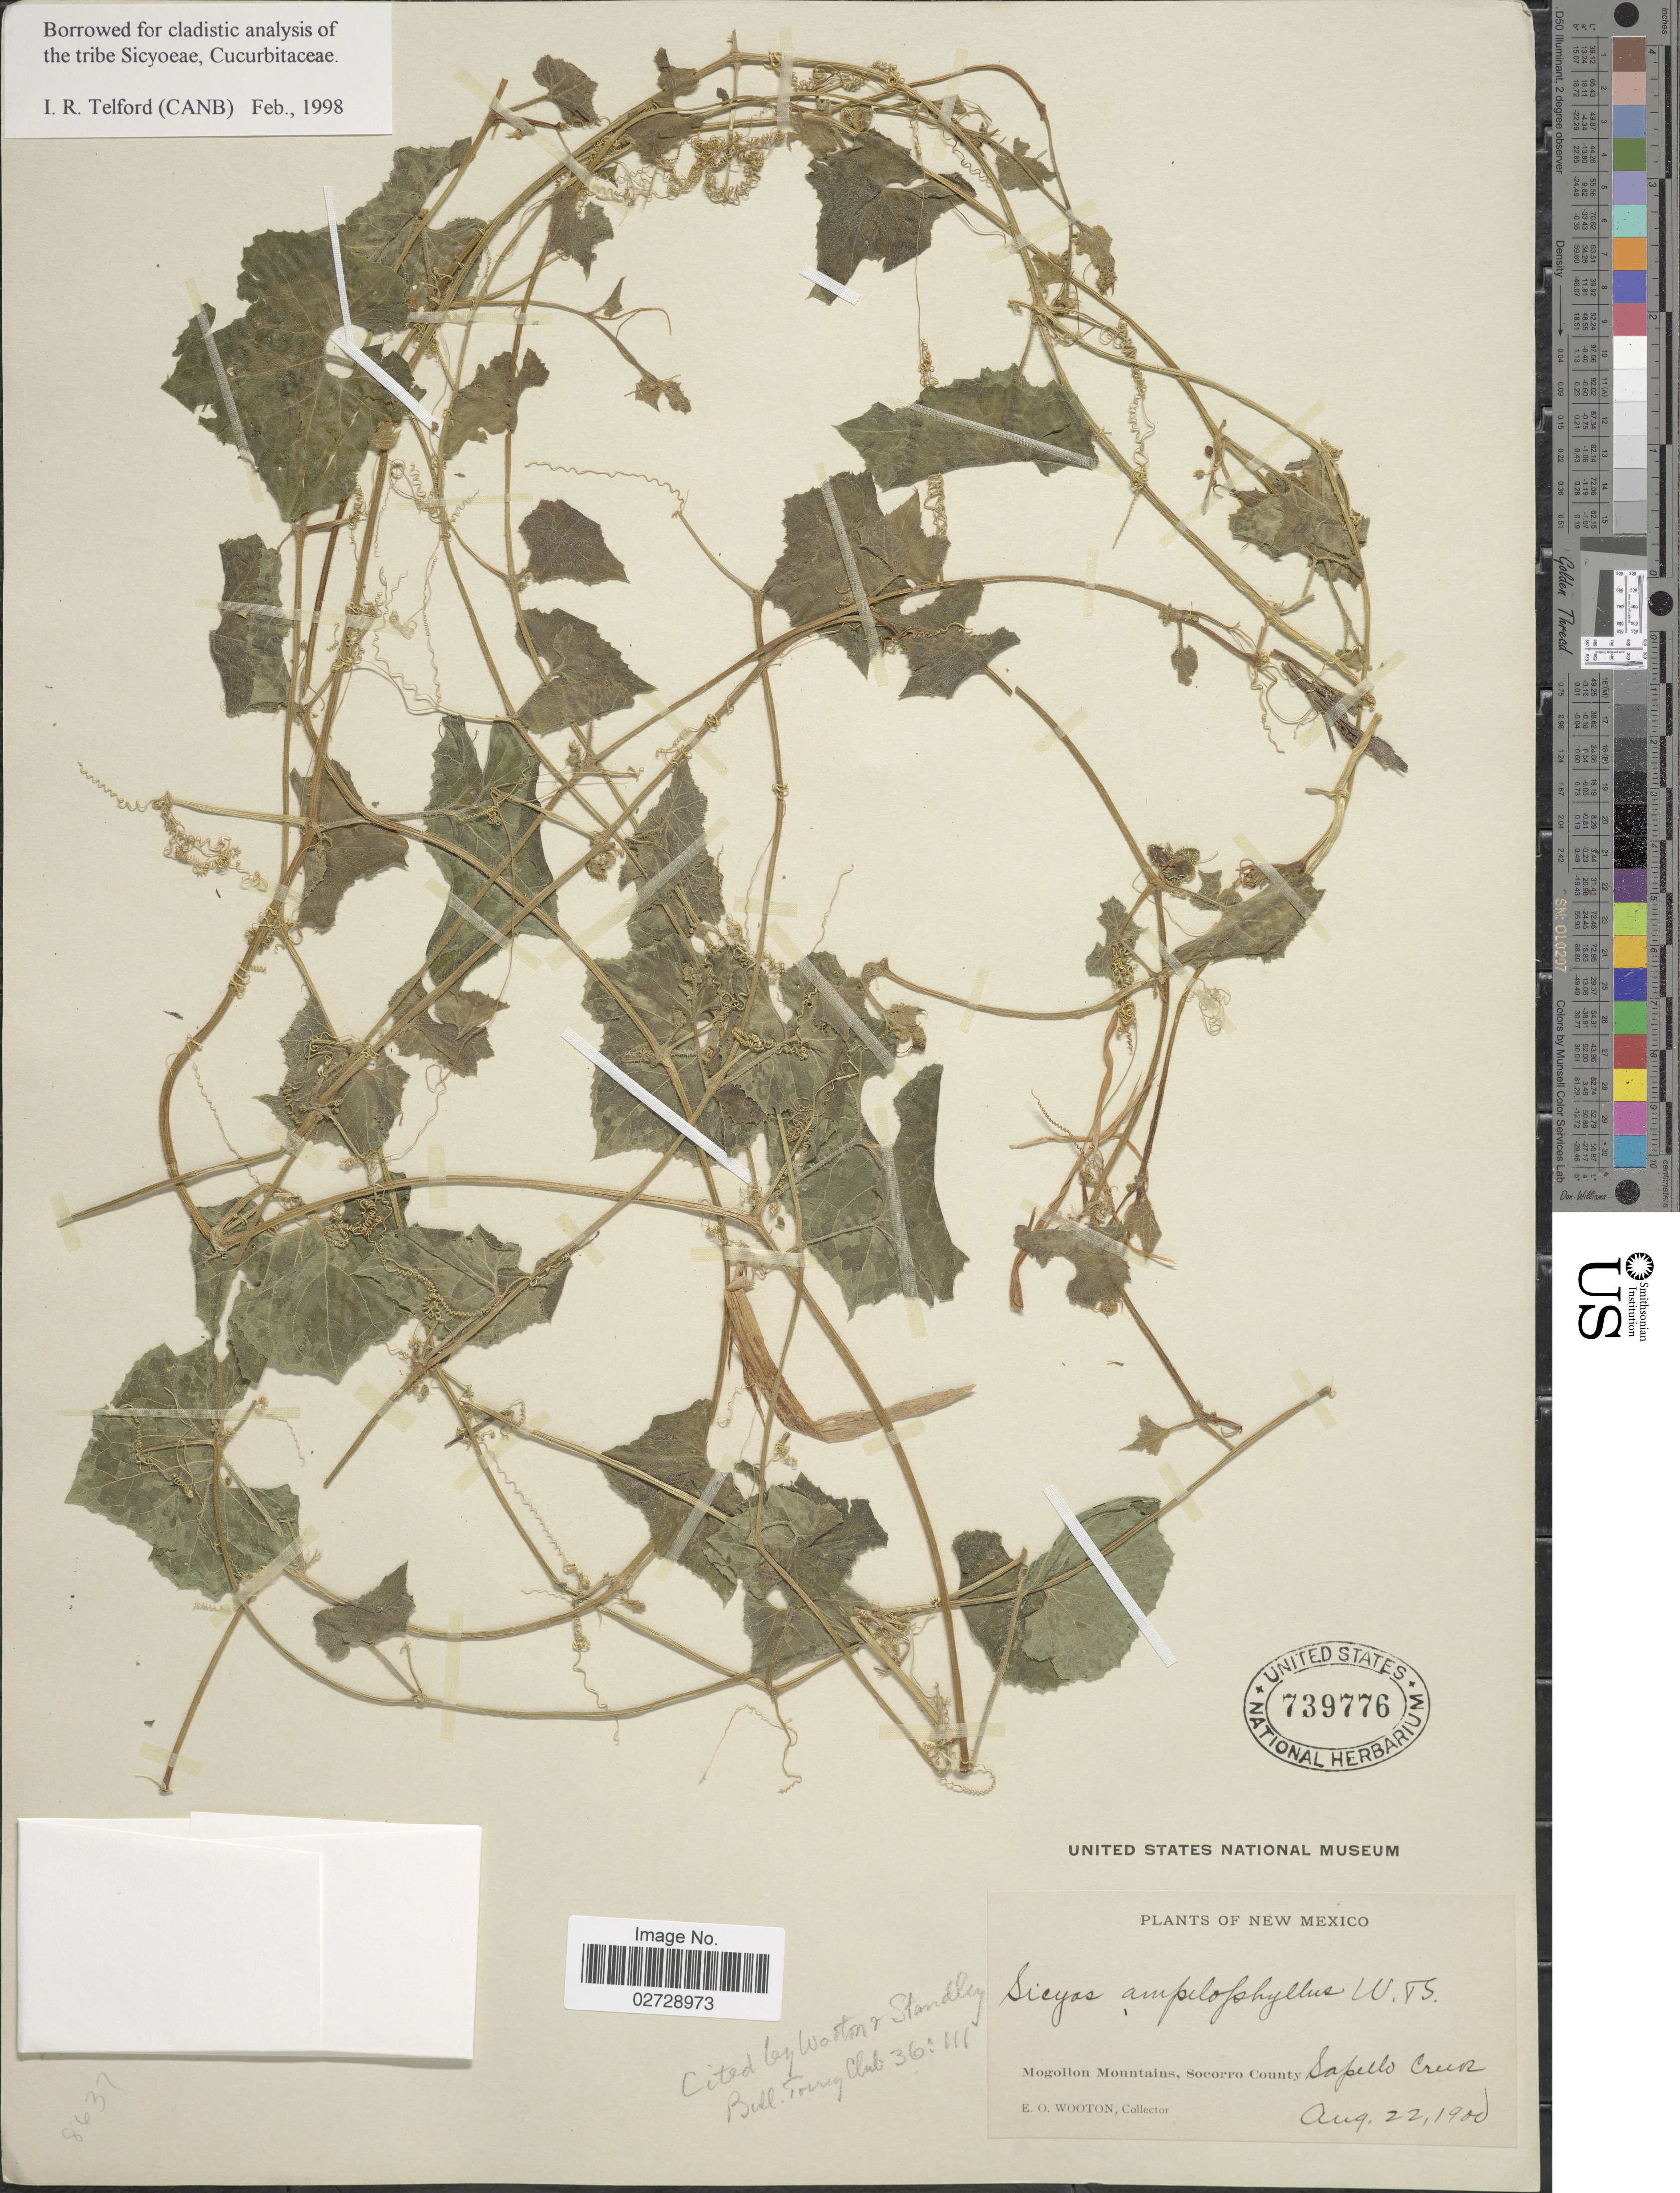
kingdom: Plantae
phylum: Tracheophyta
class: Magnoliopsida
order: Cucurbitales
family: Cucurbitaceae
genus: Sicyos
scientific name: Sicyos laciniatus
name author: L.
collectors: E. O. Wooton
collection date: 1900-08-22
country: United States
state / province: New Mexico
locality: Mogollon Mountains, Socorro County, Sapello Creek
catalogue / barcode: US 739776